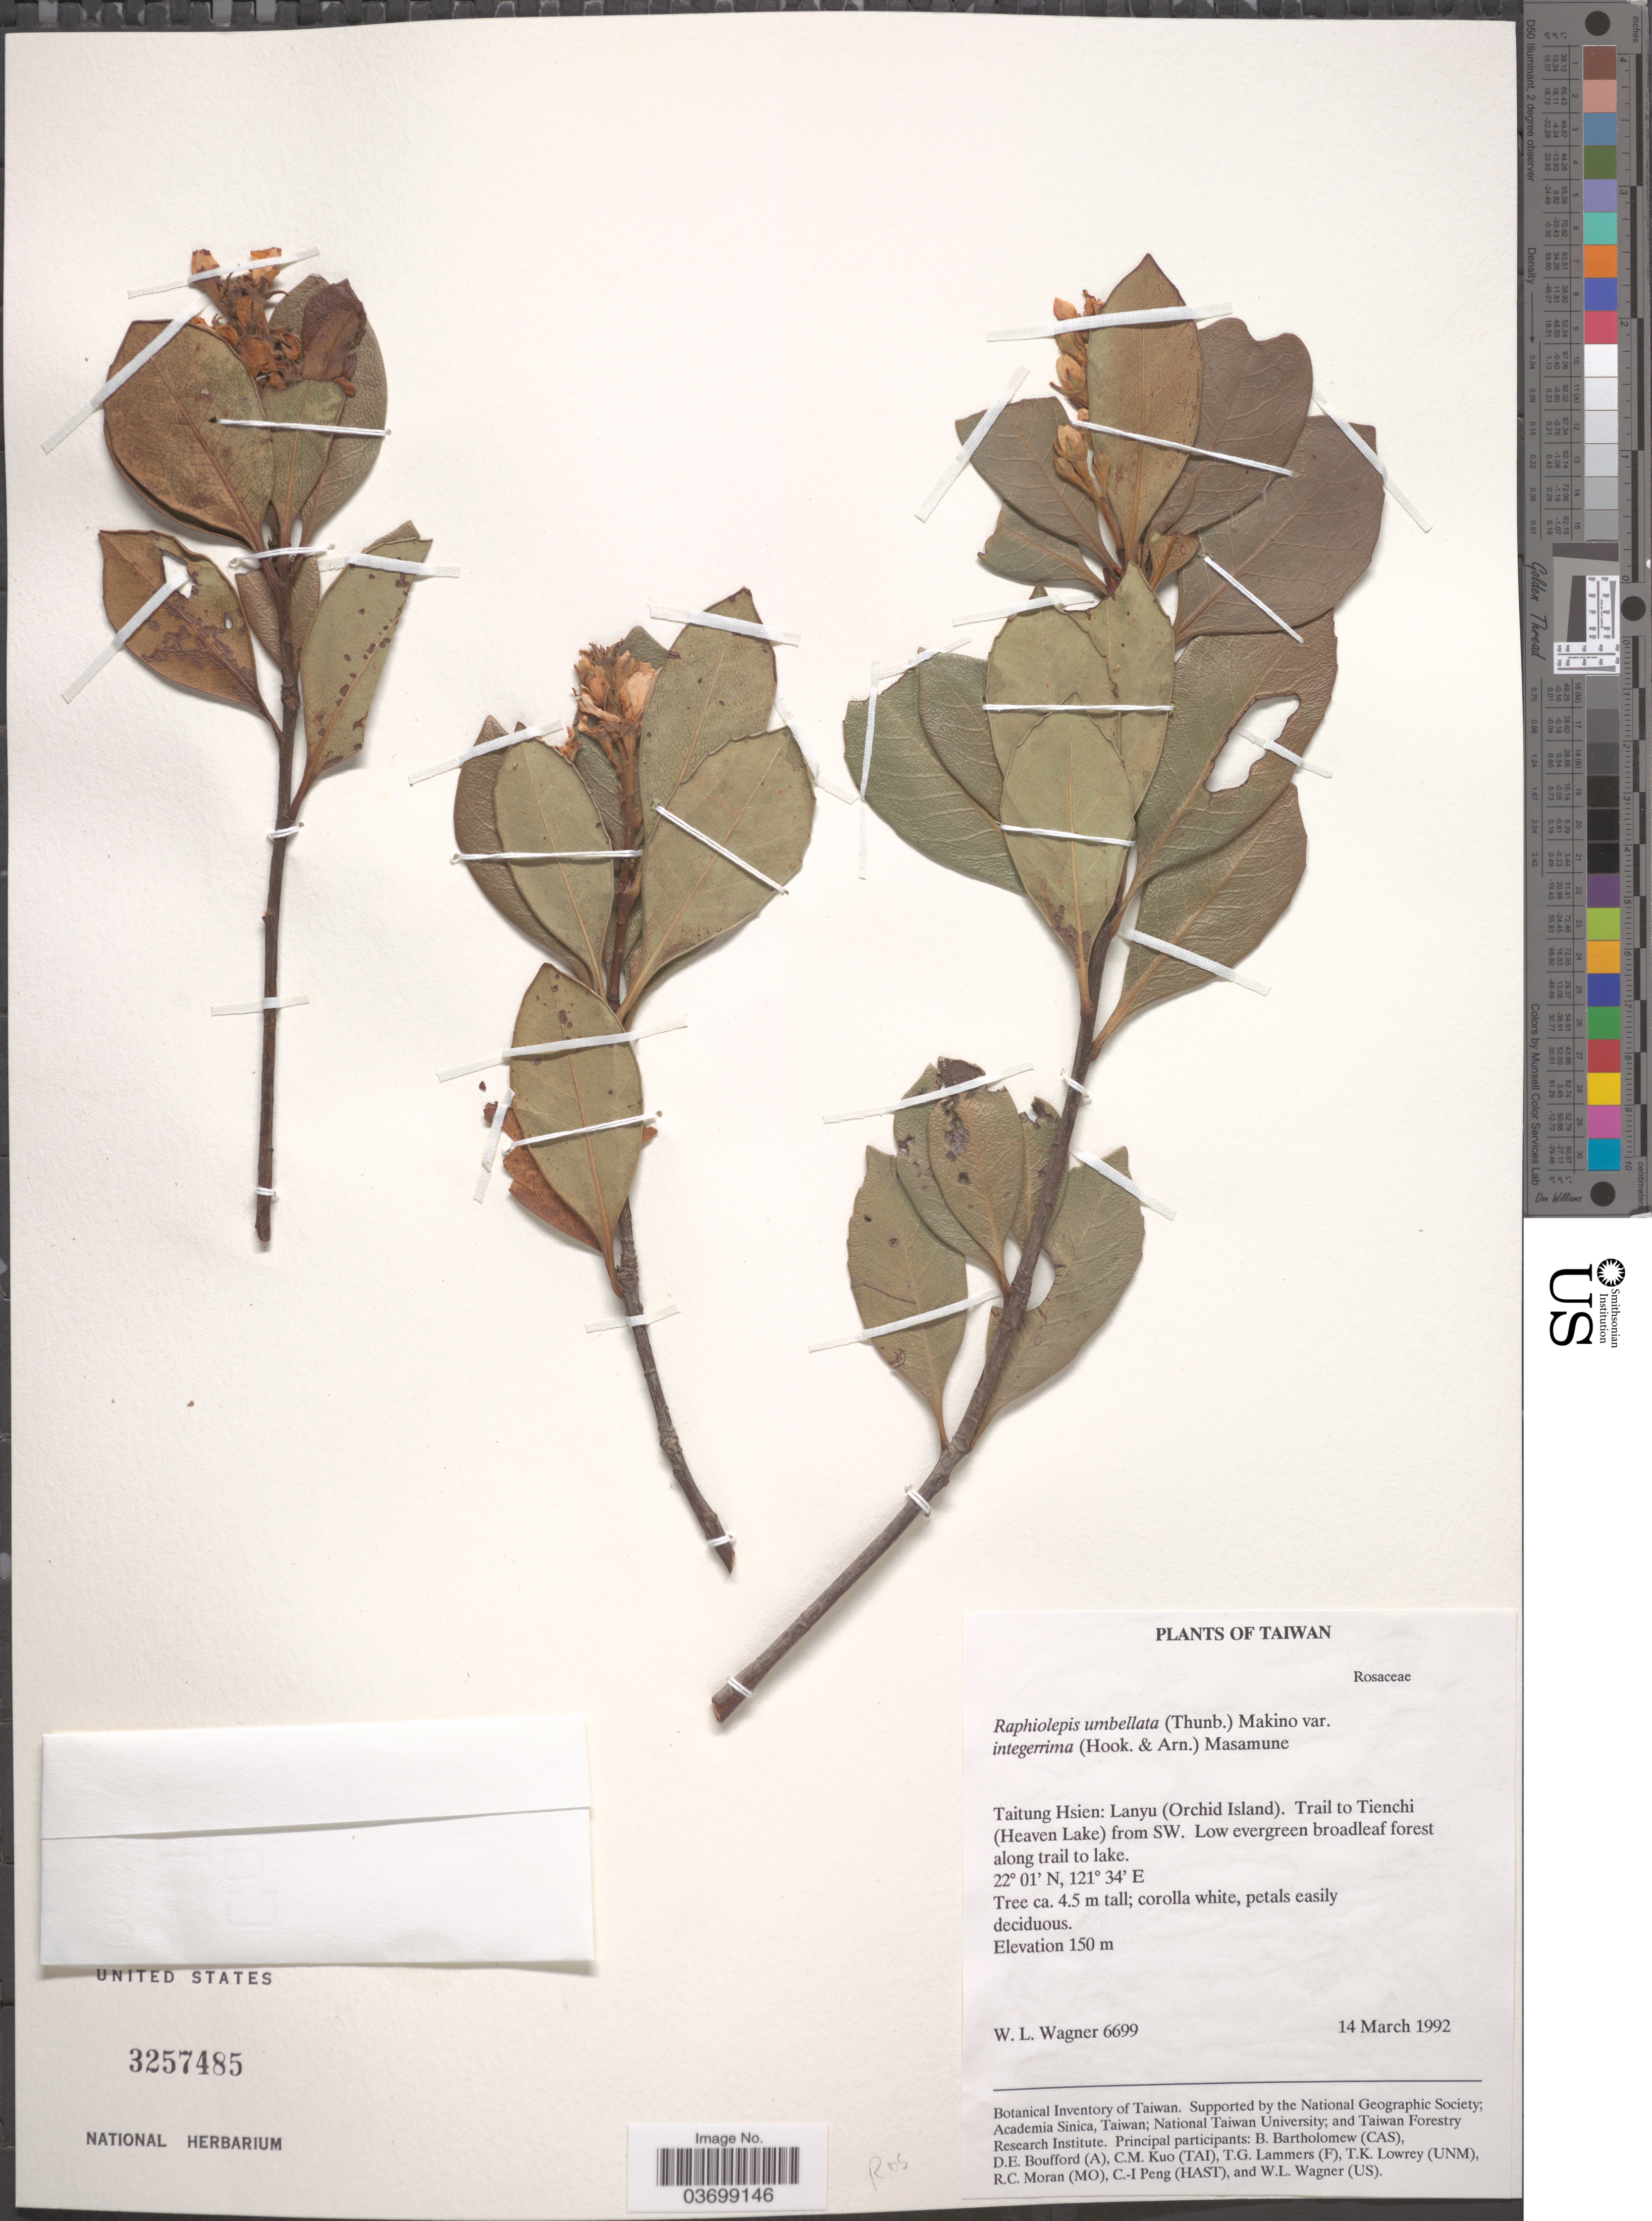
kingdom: Plantae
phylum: Tracheophyta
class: Magnoliopsida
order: Rosales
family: Rosaceae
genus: Rhaphiolepis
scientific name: Rhaphiolepis umbellata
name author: (Thunb.) Makino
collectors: W. L. Wagner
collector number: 6699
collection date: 1992-03-14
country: Taiwan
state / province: Taitung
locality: Taitung Hsien: Lanyu (Orchid Island). Trail to Tienchi (Heaven Lake) from SW.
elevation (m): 150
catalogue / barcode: US 3257485